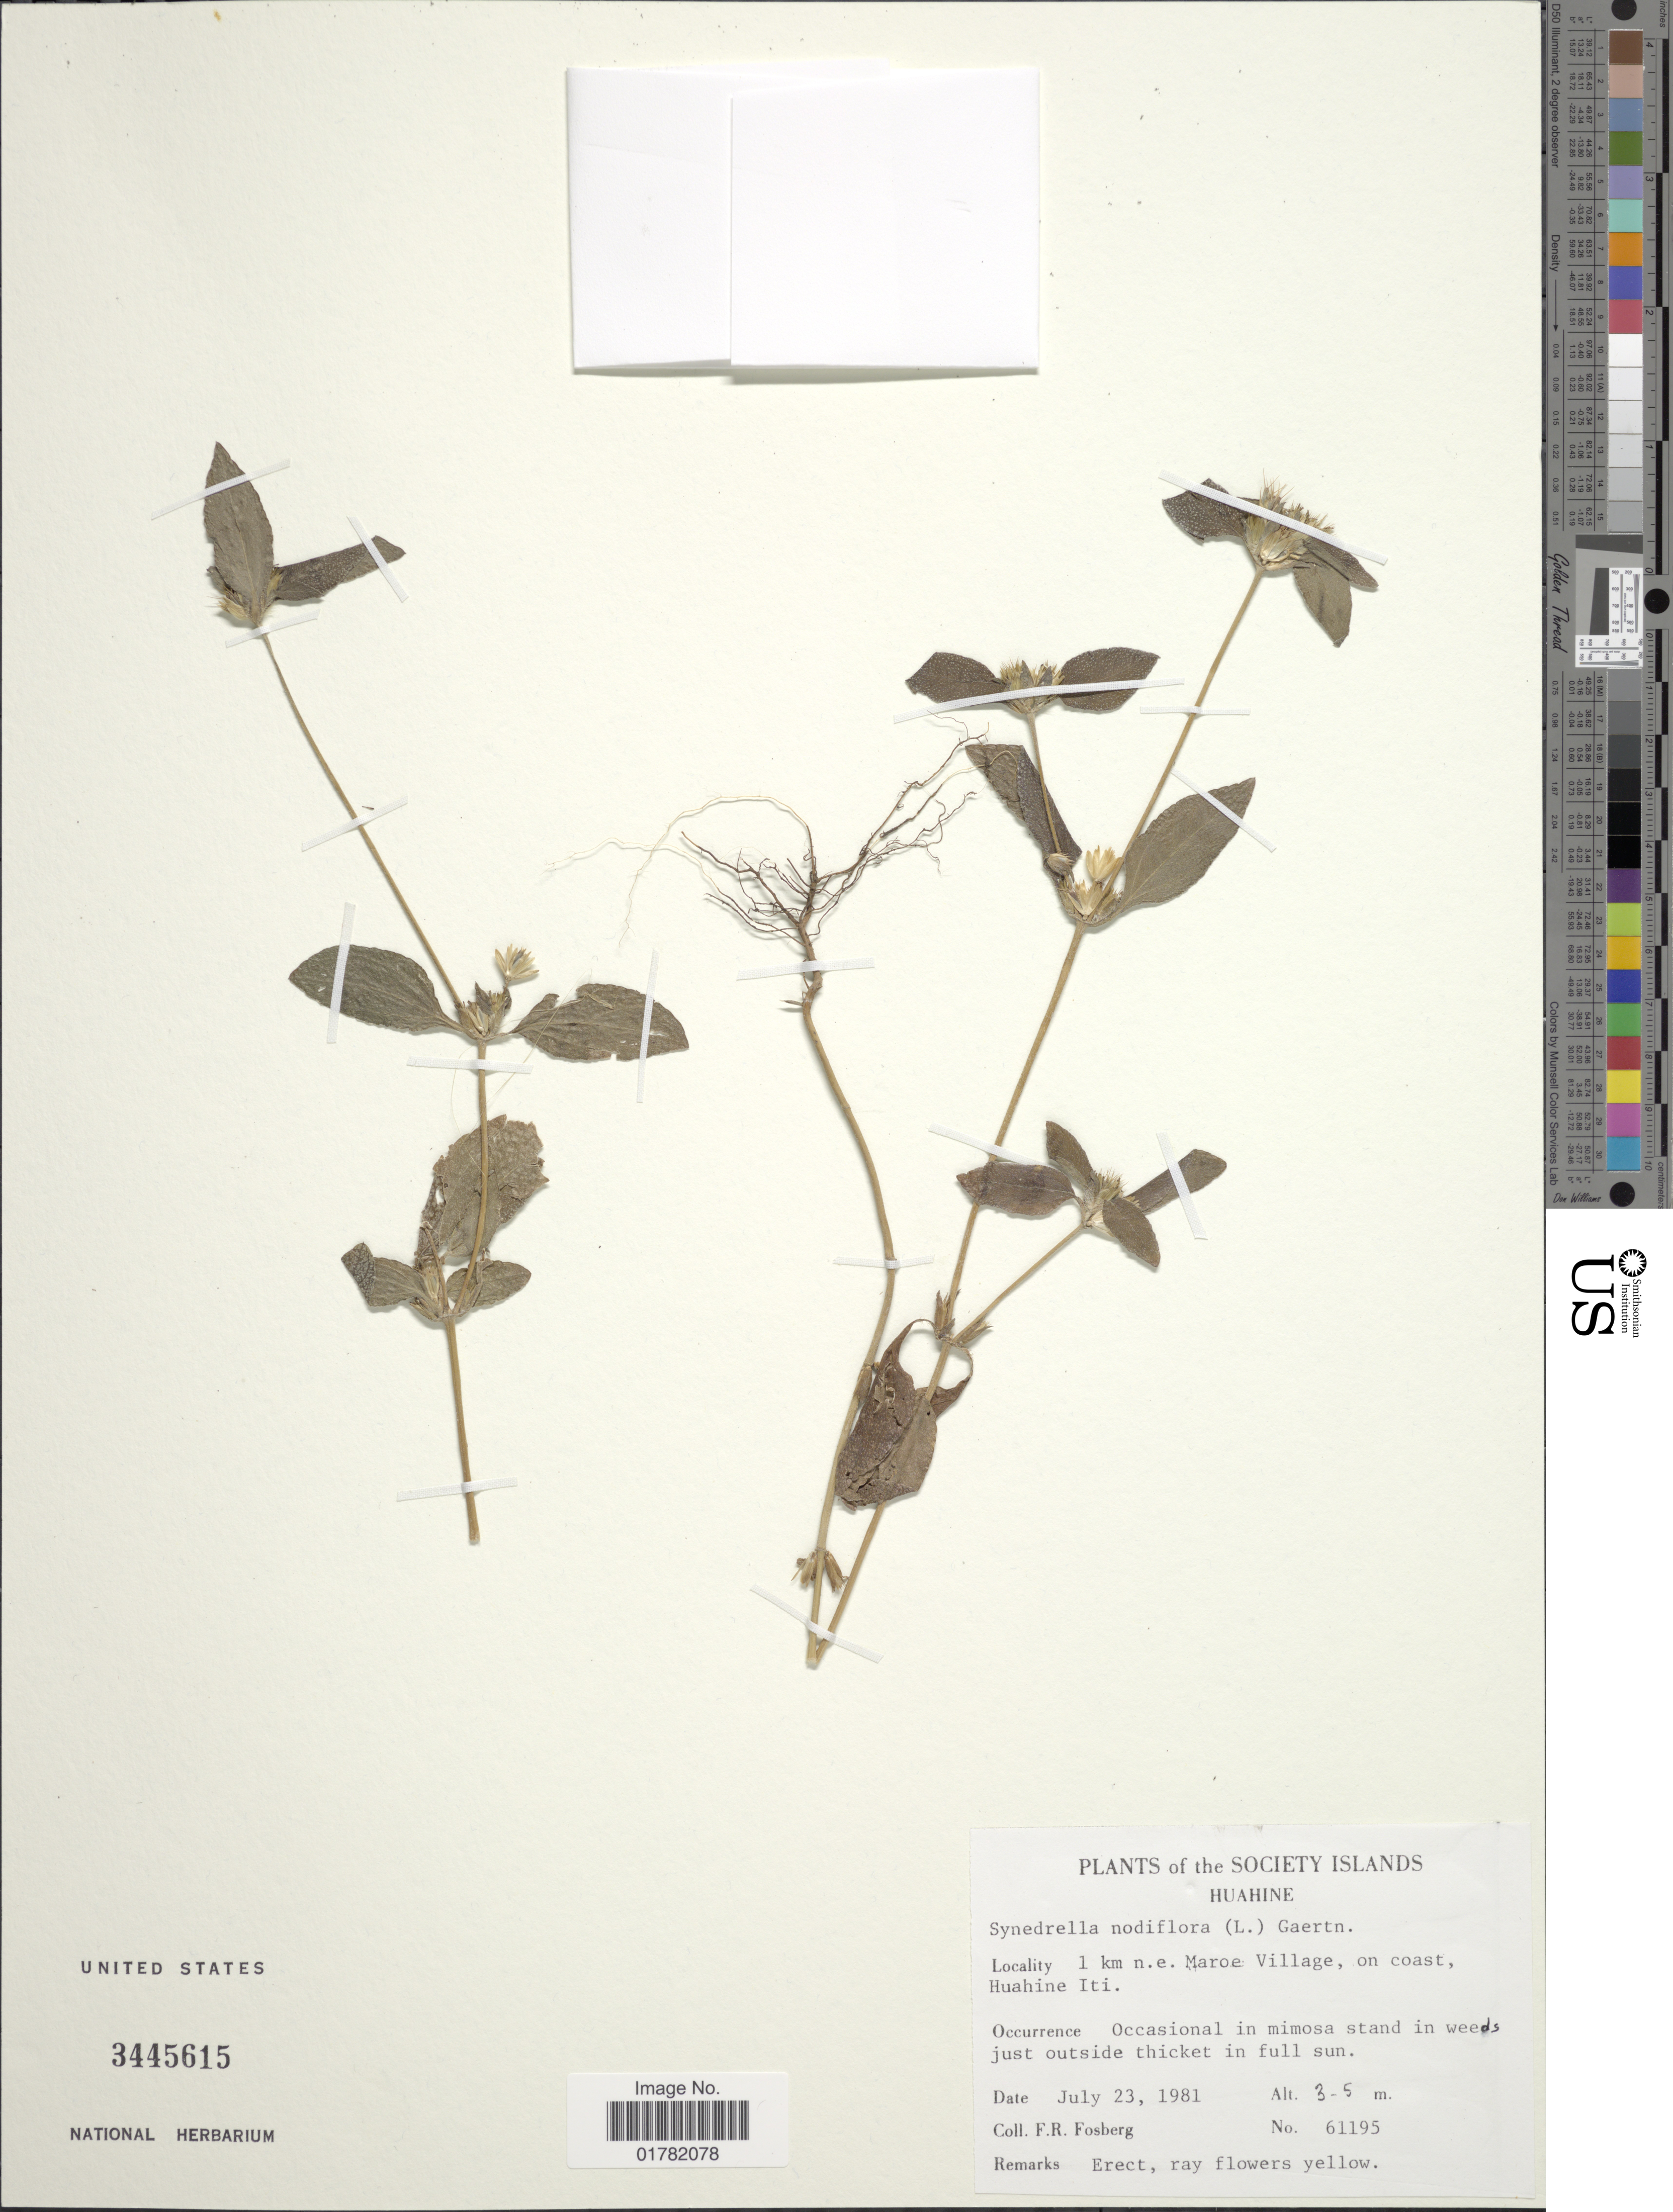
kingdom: Plantae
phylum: Tracheophyta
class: Magnoliopsida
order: Asterales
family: Asteraceae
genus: Synedrella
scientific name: Synedrella nodiflora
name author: (L.) Gaertn.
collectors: F. R. Fosberg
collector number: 61195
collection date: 1981-07-23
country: French Polynesia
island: Huahine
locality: The Society Islands, Huahine, 1 km n.e. Maroe Village, on coast, Huahine Iti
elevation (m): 3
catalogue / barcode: US 3445615